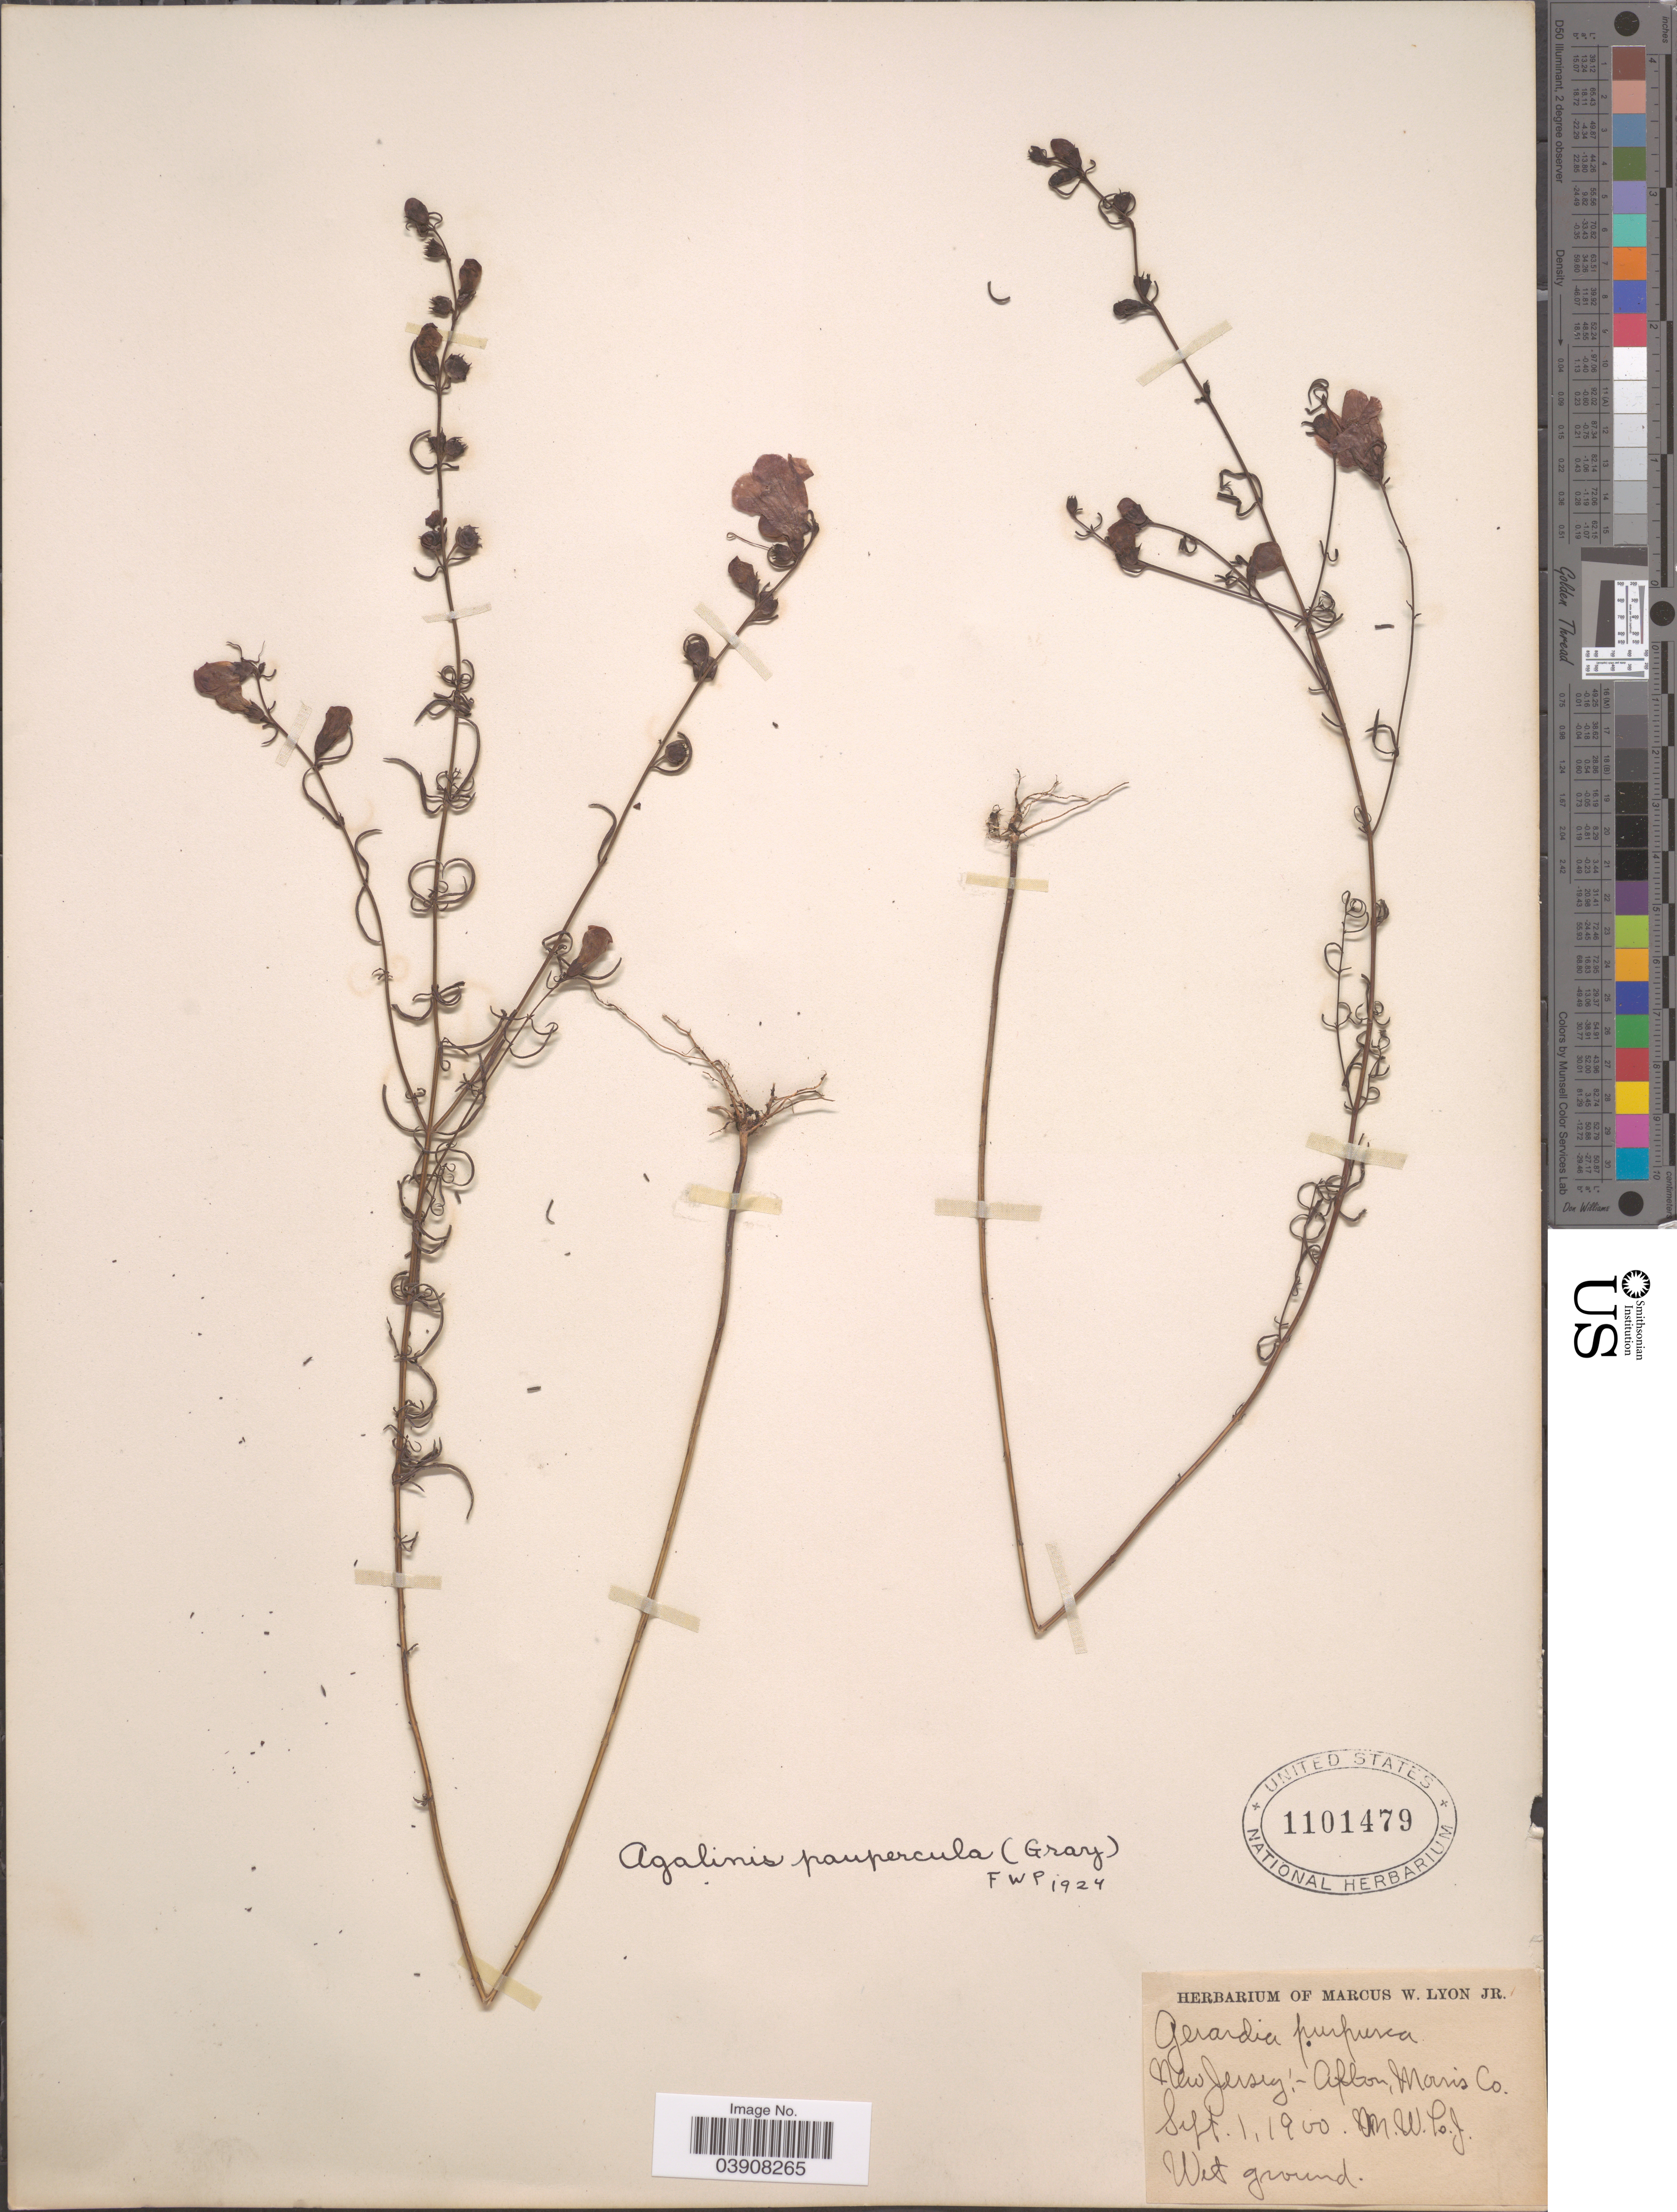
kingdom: Plantae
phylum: Tracheophyta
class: Magnoliopsida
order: Lamiales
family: Orobanchaceae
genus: Agalinis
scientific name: Agalinis paupercula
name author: (A. Gray) Britton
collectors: M. W. Lyon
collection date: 1900-09-01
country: United States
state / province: New Jersey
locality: Afton, Maris Co.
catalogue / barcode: US 1101479